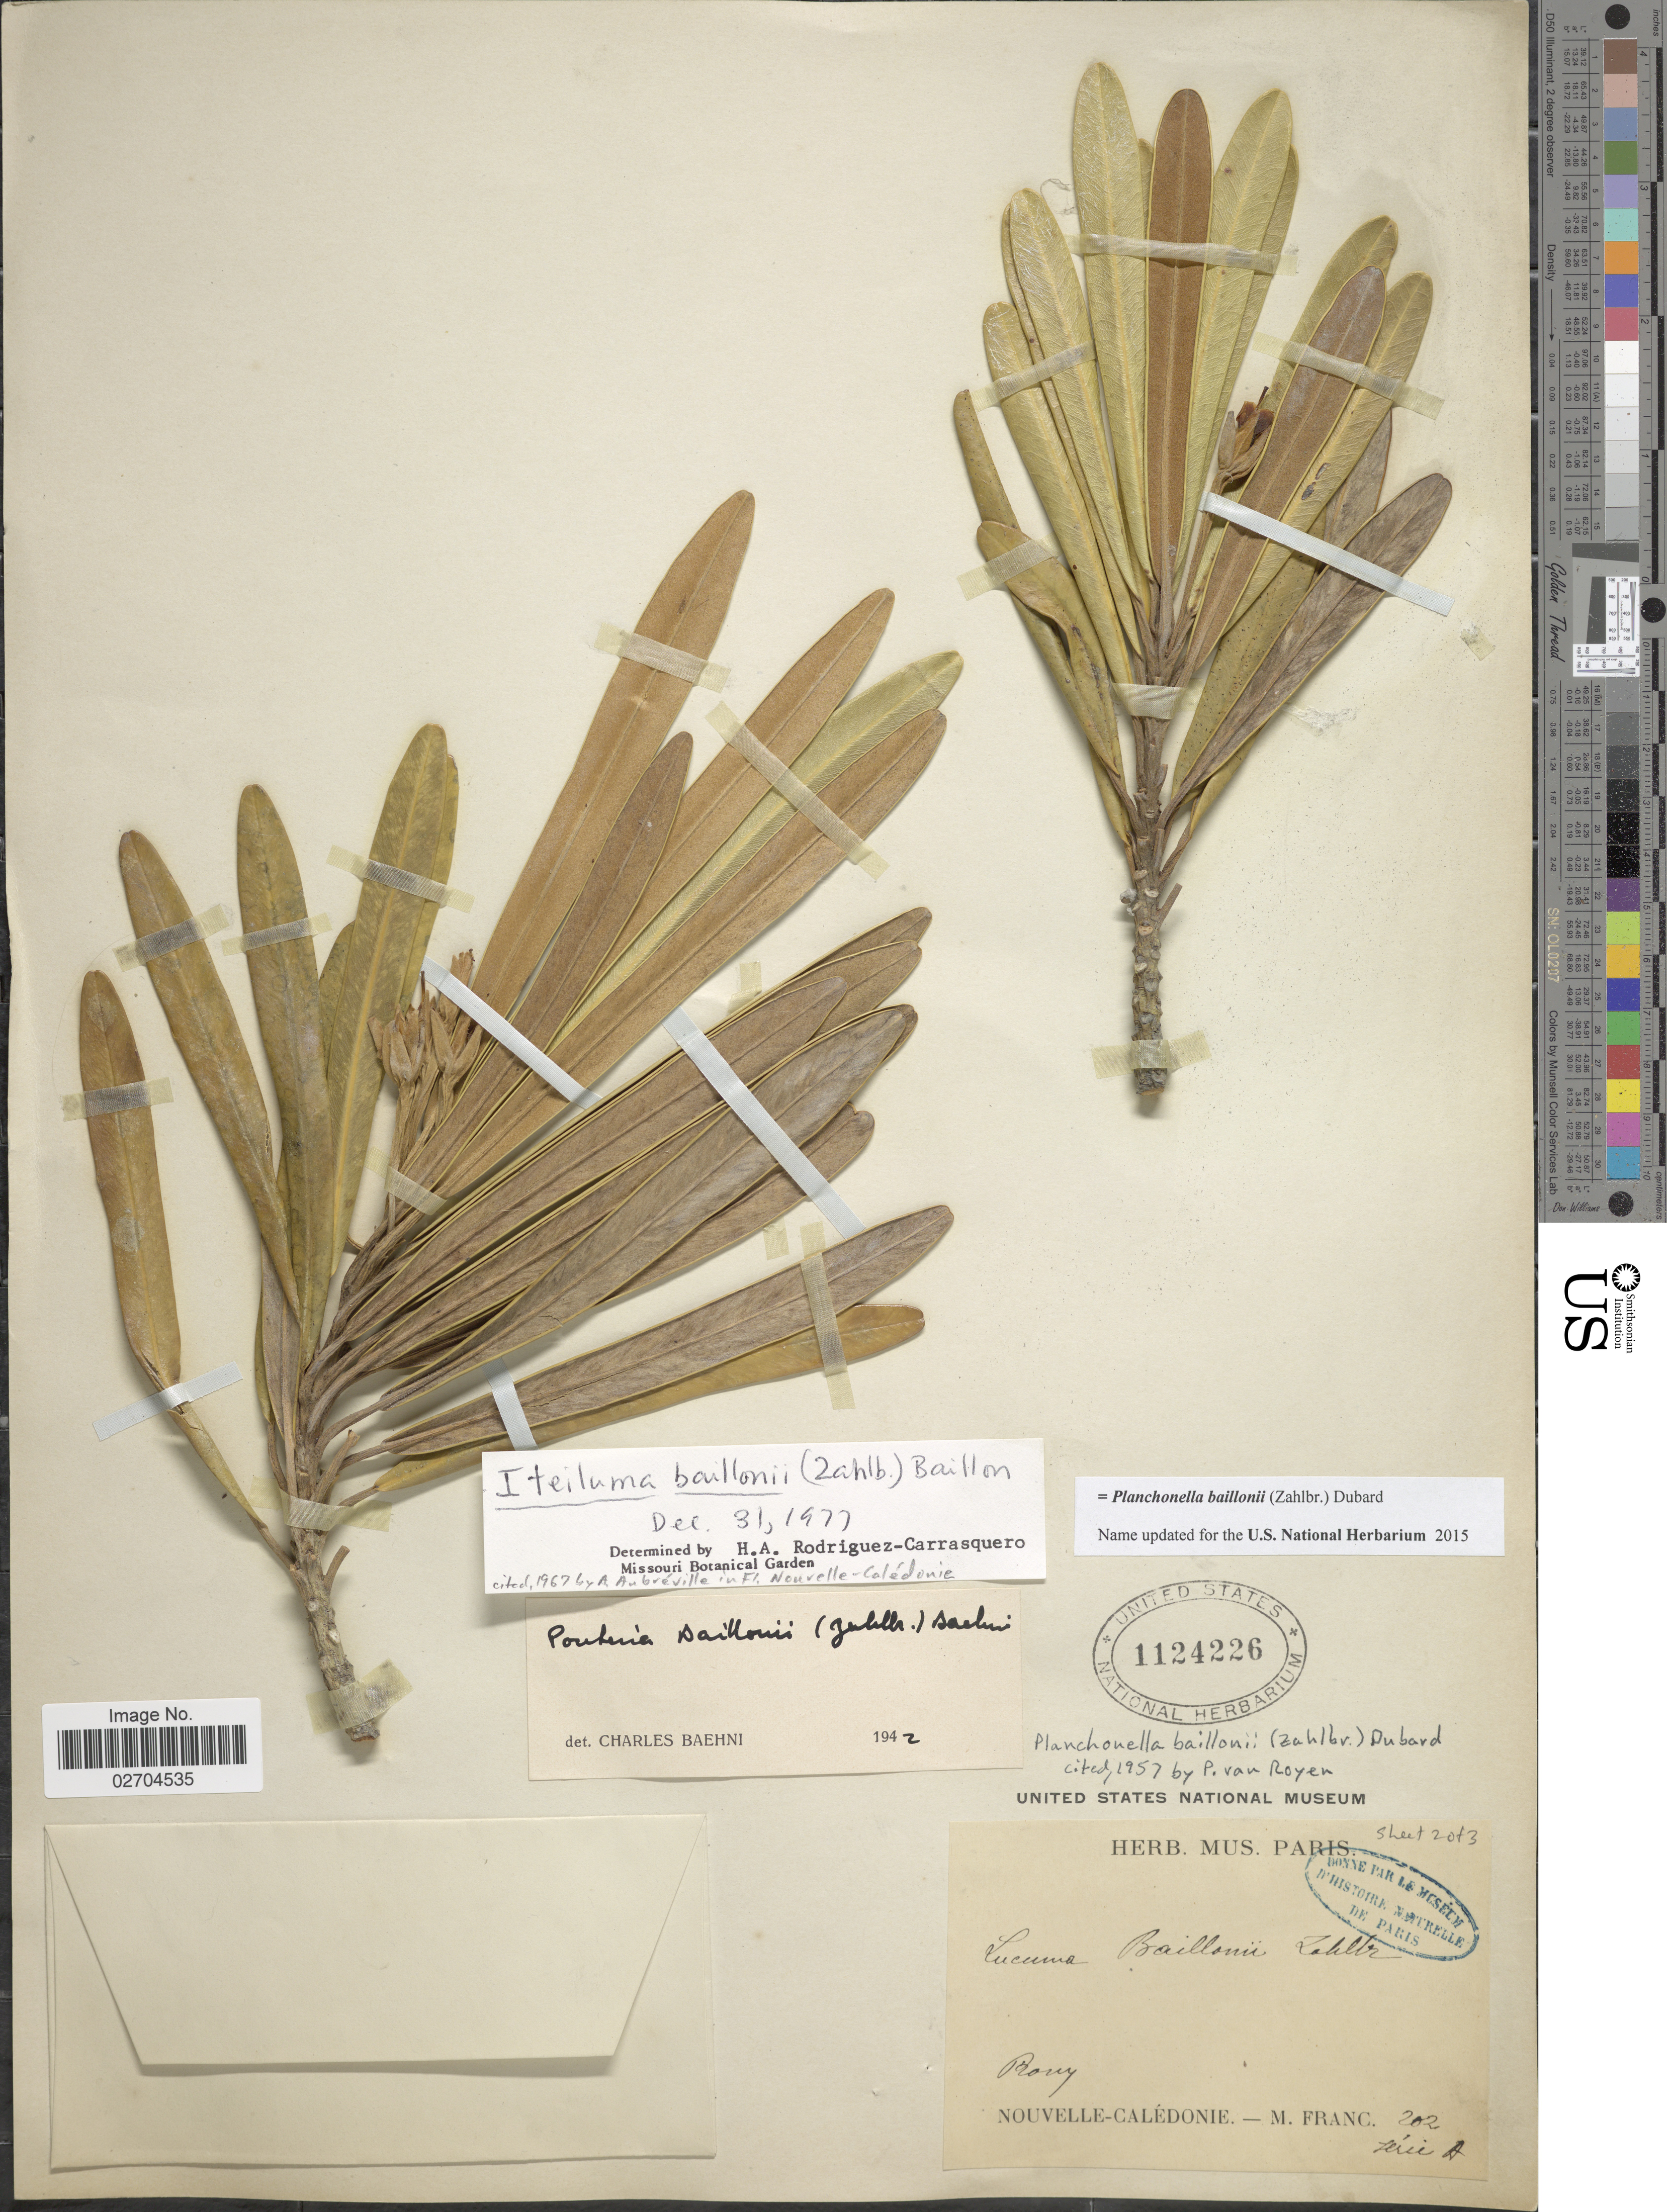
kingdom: Plantae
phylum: Tracheophyta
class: Magnoliopsida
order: Ericales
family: Sapotaceae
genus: Planchonella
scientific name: Planchonella baillonii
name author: (Zahlbr.) Dubard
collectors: M. Franc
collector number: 202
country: New Caledonia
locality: Prony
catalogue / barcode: US 1124226